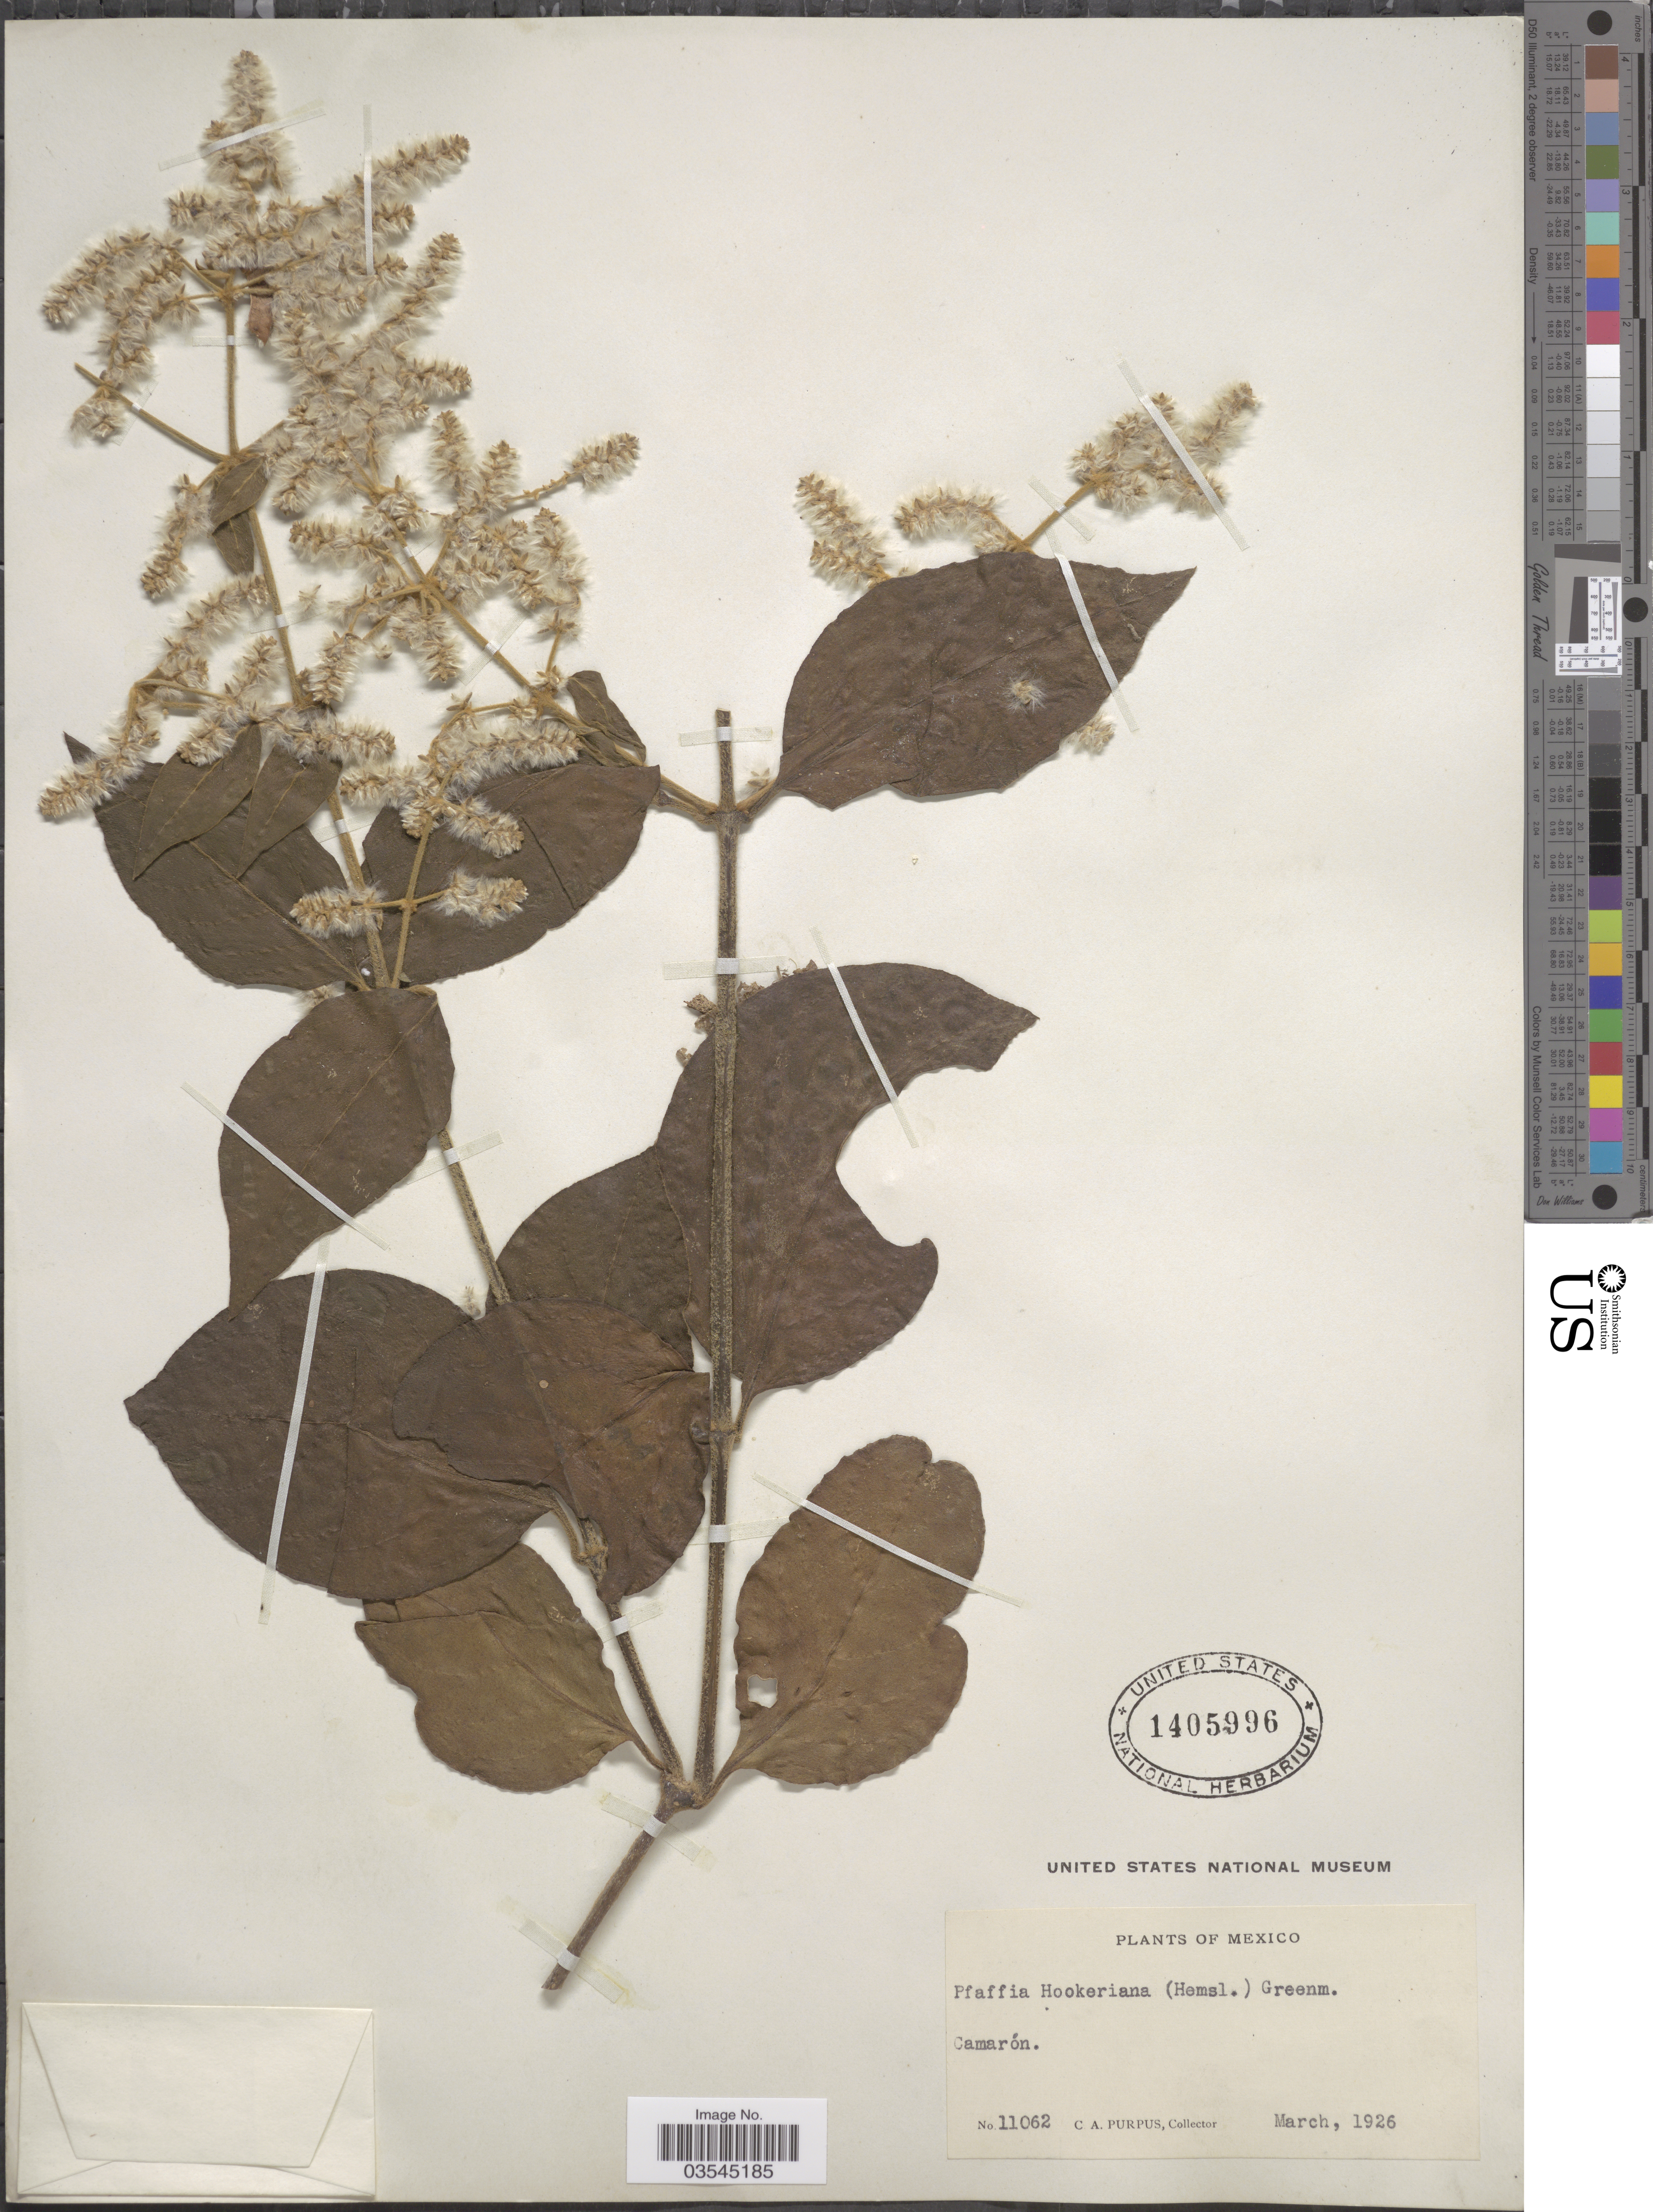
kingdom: Plantae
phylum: Tracheophyta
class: Magnoliopsida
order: Caryophyllales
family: Amaranthaceae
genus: Pfaffia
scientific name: Pfaffia hookeriana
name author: (Hemsl.) Greenm.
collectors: C. A. Purpus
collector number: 11062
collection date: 1926-03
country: Mexico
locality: Camarón.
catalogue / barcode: US 1405996